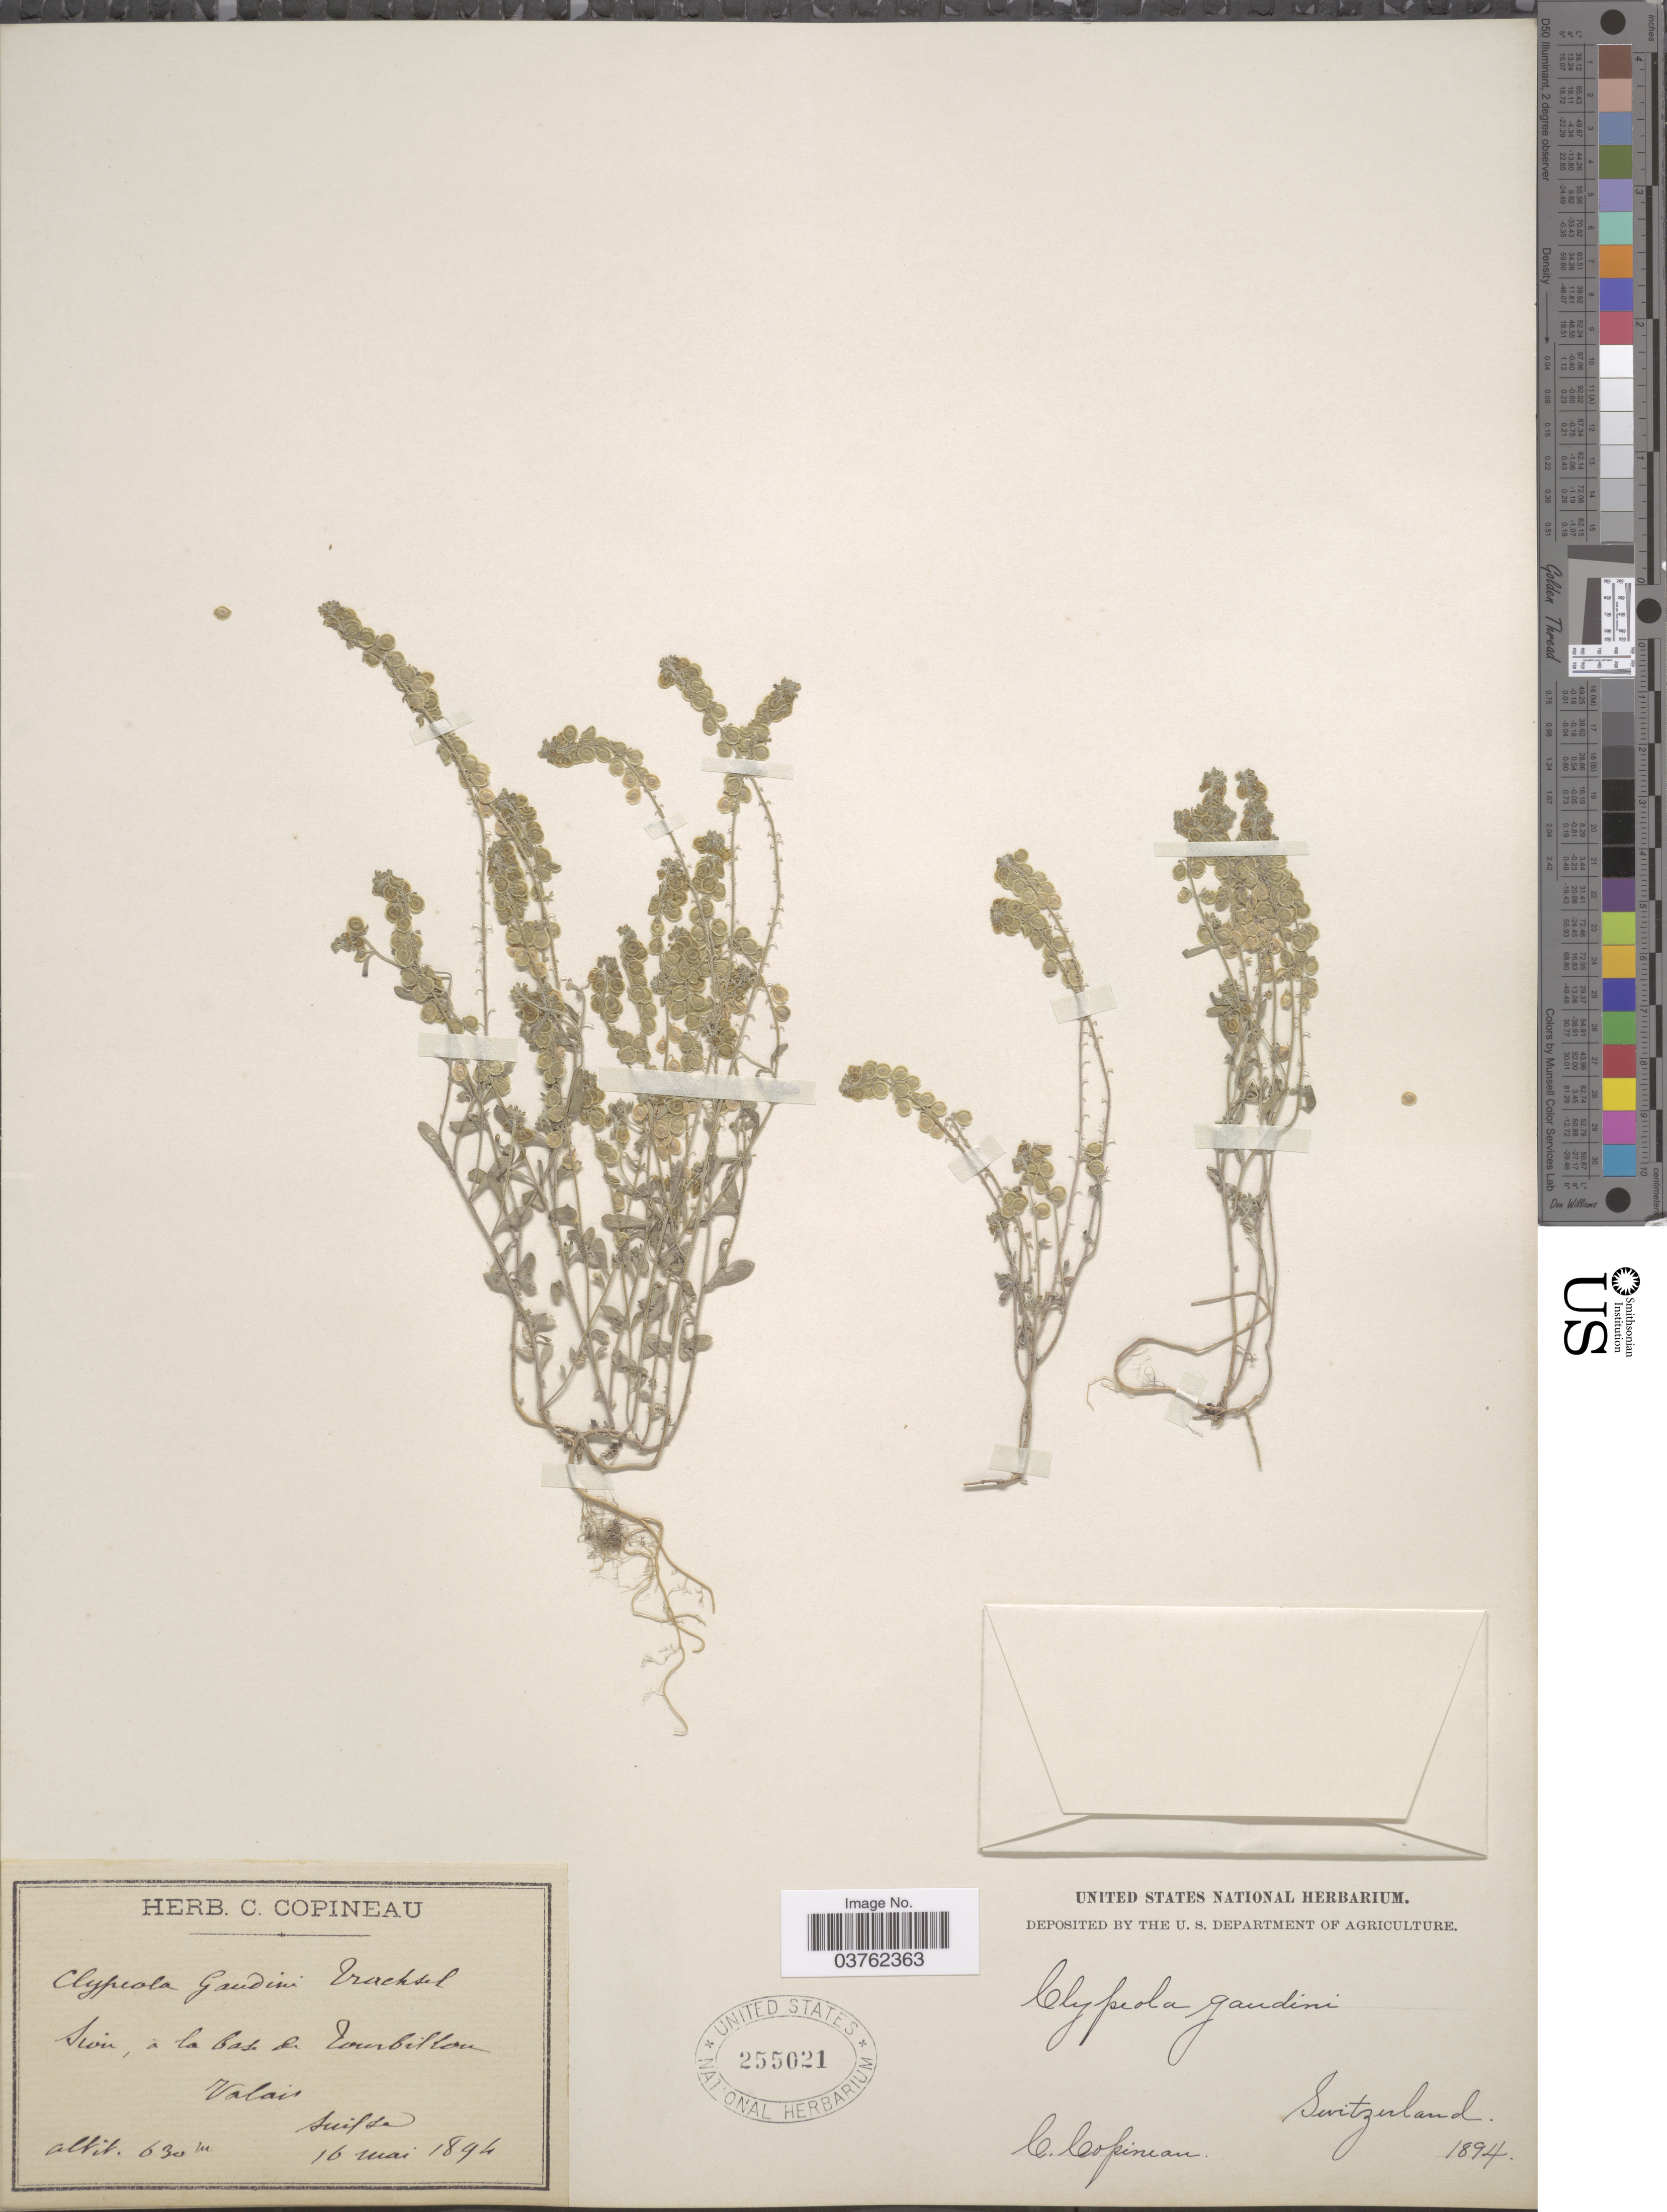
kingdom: Plantae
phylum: Tracheophyta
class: Magnoliopsida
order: Brassicales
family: Brassicaceae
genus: Clypeola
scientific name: Clypeola gaudinii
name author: Trachsel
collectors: C. Copineau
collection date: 1894-05-16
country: Switzerland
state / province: Valais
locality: Sion, a la Bos de Tourbillon. Suisse.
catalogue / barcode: US 255021